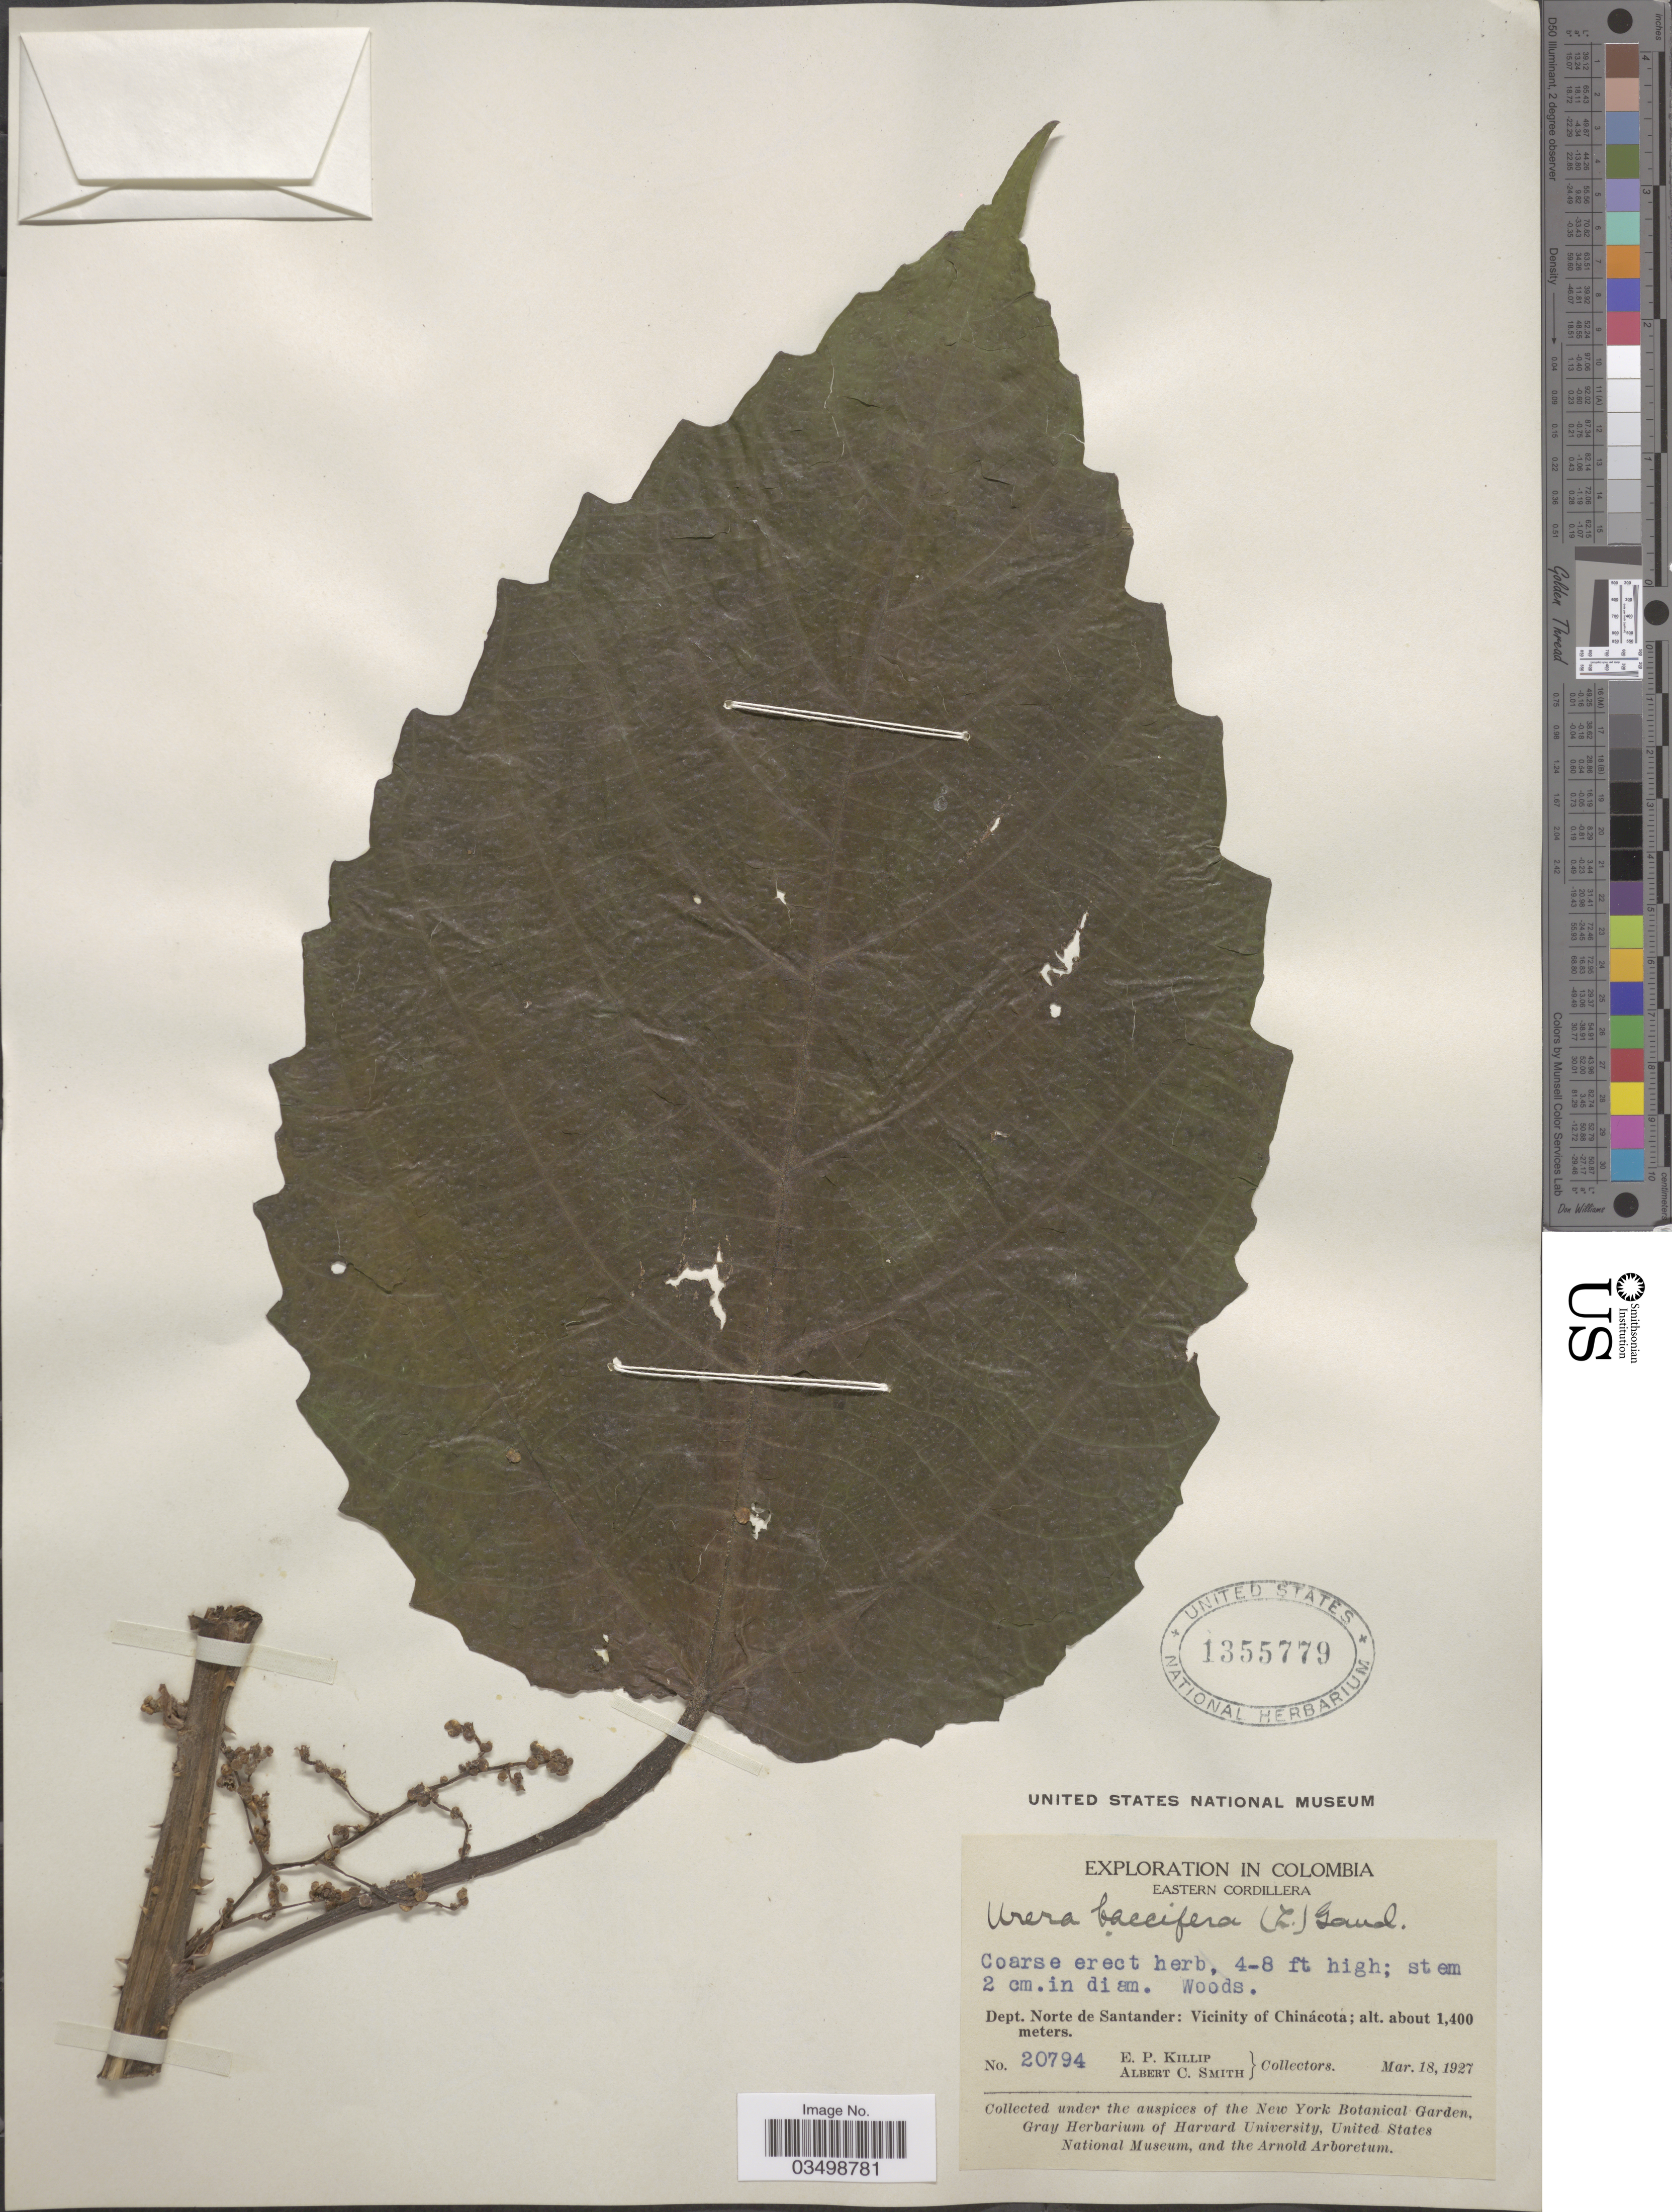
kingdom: Plantae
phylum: Tracheophyta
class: Magnoliopsida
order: Rosales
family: Urticaceae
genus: Urera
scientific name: Urera baccifera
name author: (L.) Gaudich. ex Wedd.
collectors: E. P. Killip & A. C. Smith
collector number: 20794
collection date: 1927-03-18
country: Colombia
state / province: Norte de Santander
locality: Eastern Cordillera. Dept. Norte de Santander: Vicinity of Chinácota.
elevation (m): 1400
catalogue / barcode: US 1355779